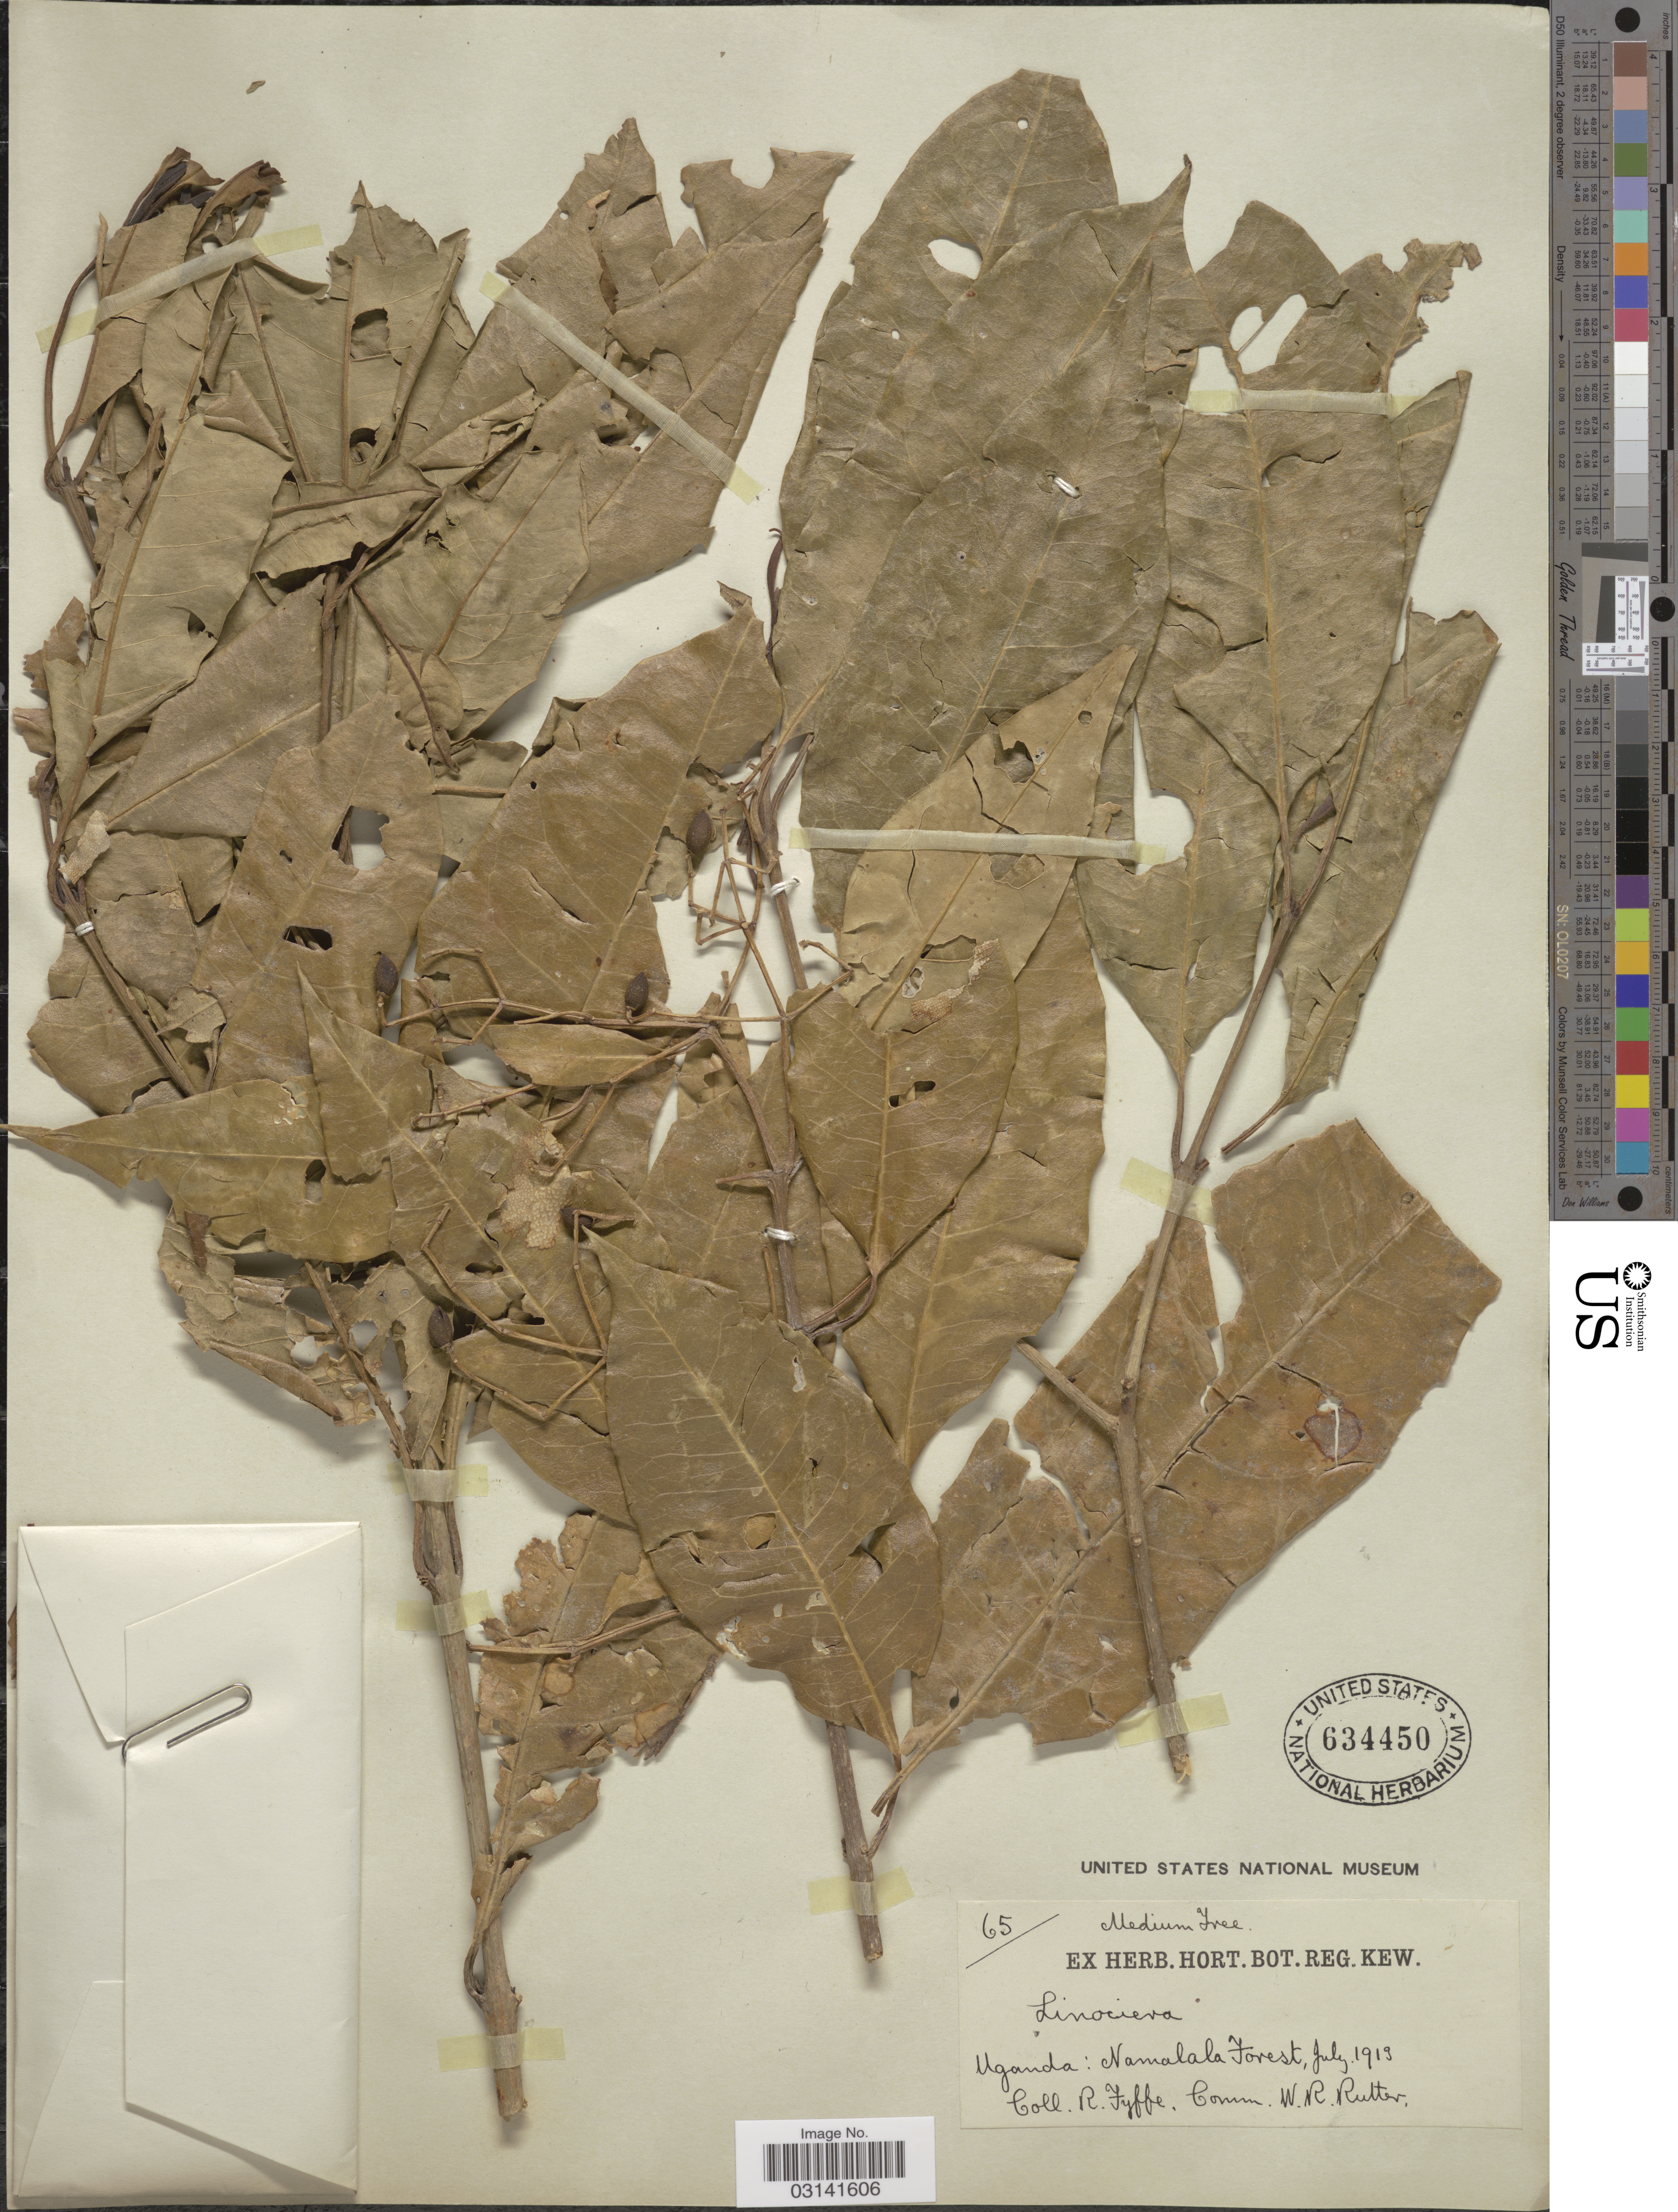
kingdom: Plantae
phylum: Tracheophyta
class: Magnoliopsida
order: Lamiales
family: Oleaceae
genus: Chionanthus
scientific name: Chionanthus sp.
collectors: R. Fyffe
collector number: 65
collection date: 1913-07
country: Uganda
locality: Namalala Forest.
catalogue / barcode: US 634450